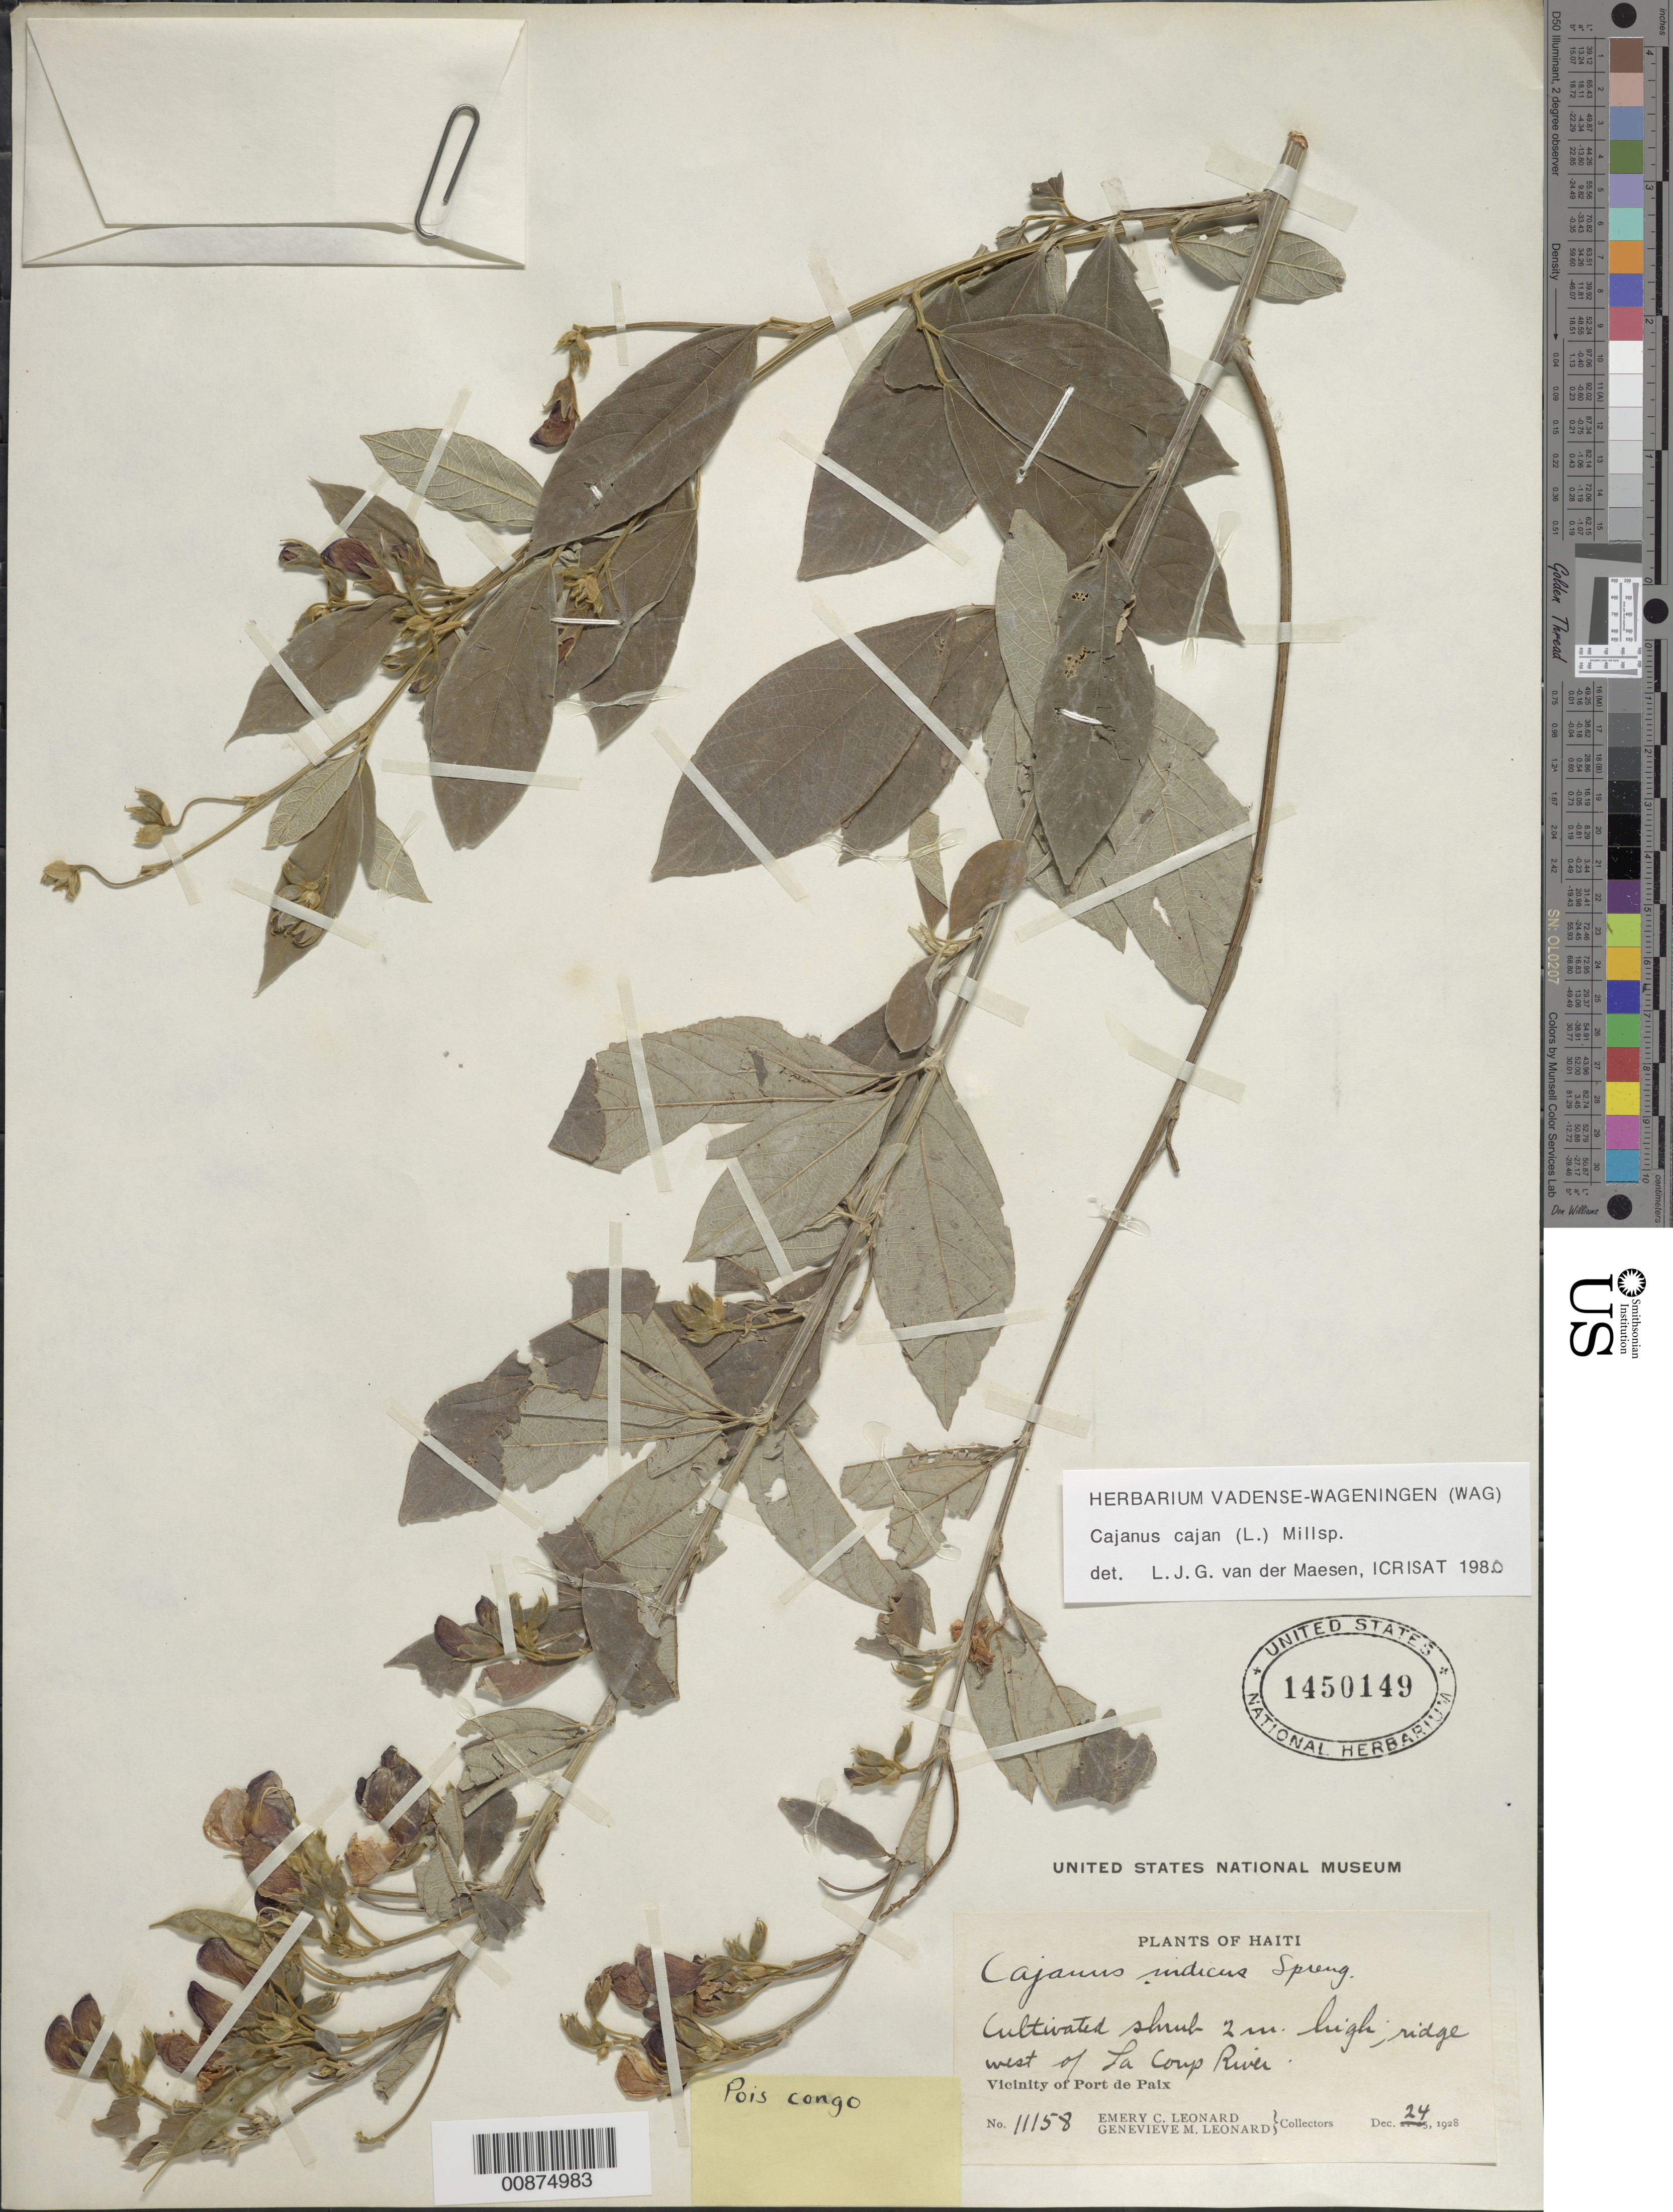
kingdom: Plantae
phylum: Tracheophyta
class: Magnoliopsida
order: Fabales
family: Fabaceae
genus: Cajanus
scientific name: Cajanus cajan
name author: (L.) Huth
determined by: Van Der Maesen, L. J. G., (WAG), Wageningen University (Netherlands)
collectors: E. C. Leonard & G. M. Leonard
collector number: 11158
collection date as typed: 24 Dec 1928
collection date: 1928-12-24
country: Haiti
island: Hispaniola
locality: Ridge west of La Coup River. Vicinity of Port de Paix.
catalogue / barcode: US 1450149